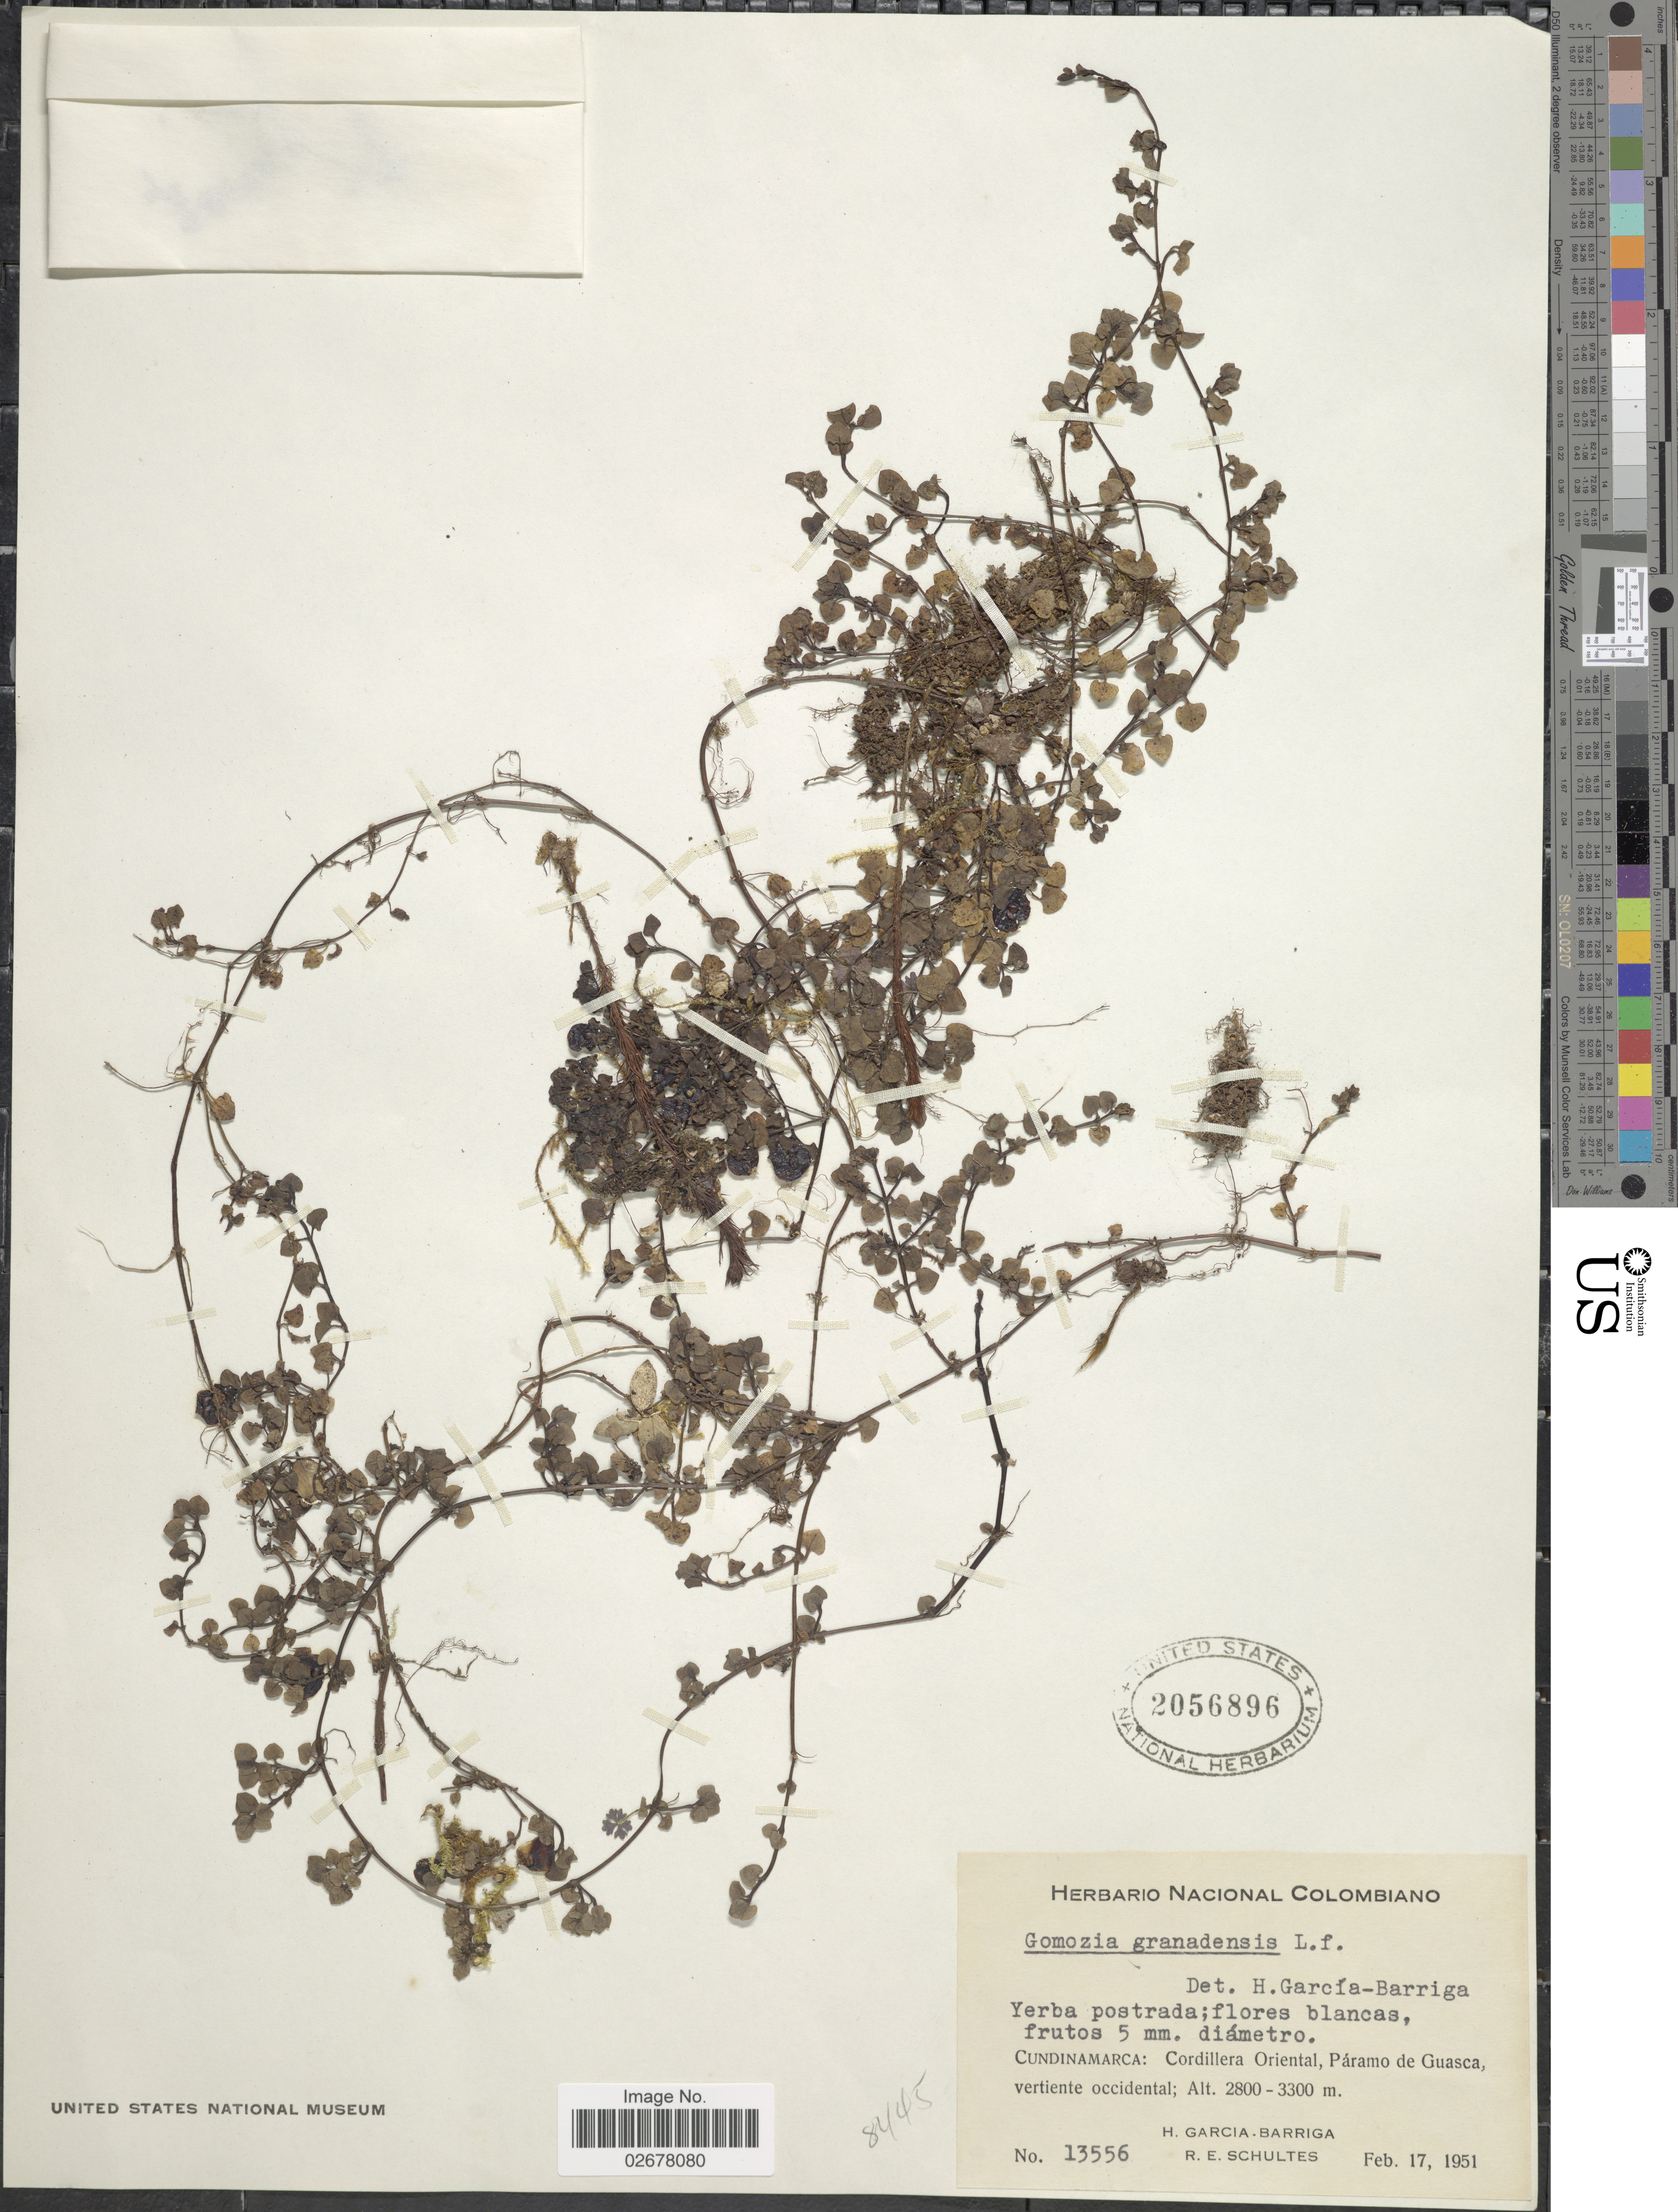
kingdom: Plantae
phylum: Tracheophyta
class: Magnoliopsida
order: Gentianales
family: Rubiaceae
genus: Nertera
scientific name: Nertera depressa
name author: Banks & Sol. ex Gaertn.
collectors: H. García Barriga & R. E. Schultes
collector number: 13556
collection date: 1951-02-17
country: Colombia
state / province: Cundinamarca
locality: Cordillera Oriental, Páramo de Giasca, vertiente occidental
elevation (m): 2800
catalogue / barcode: US 2056896